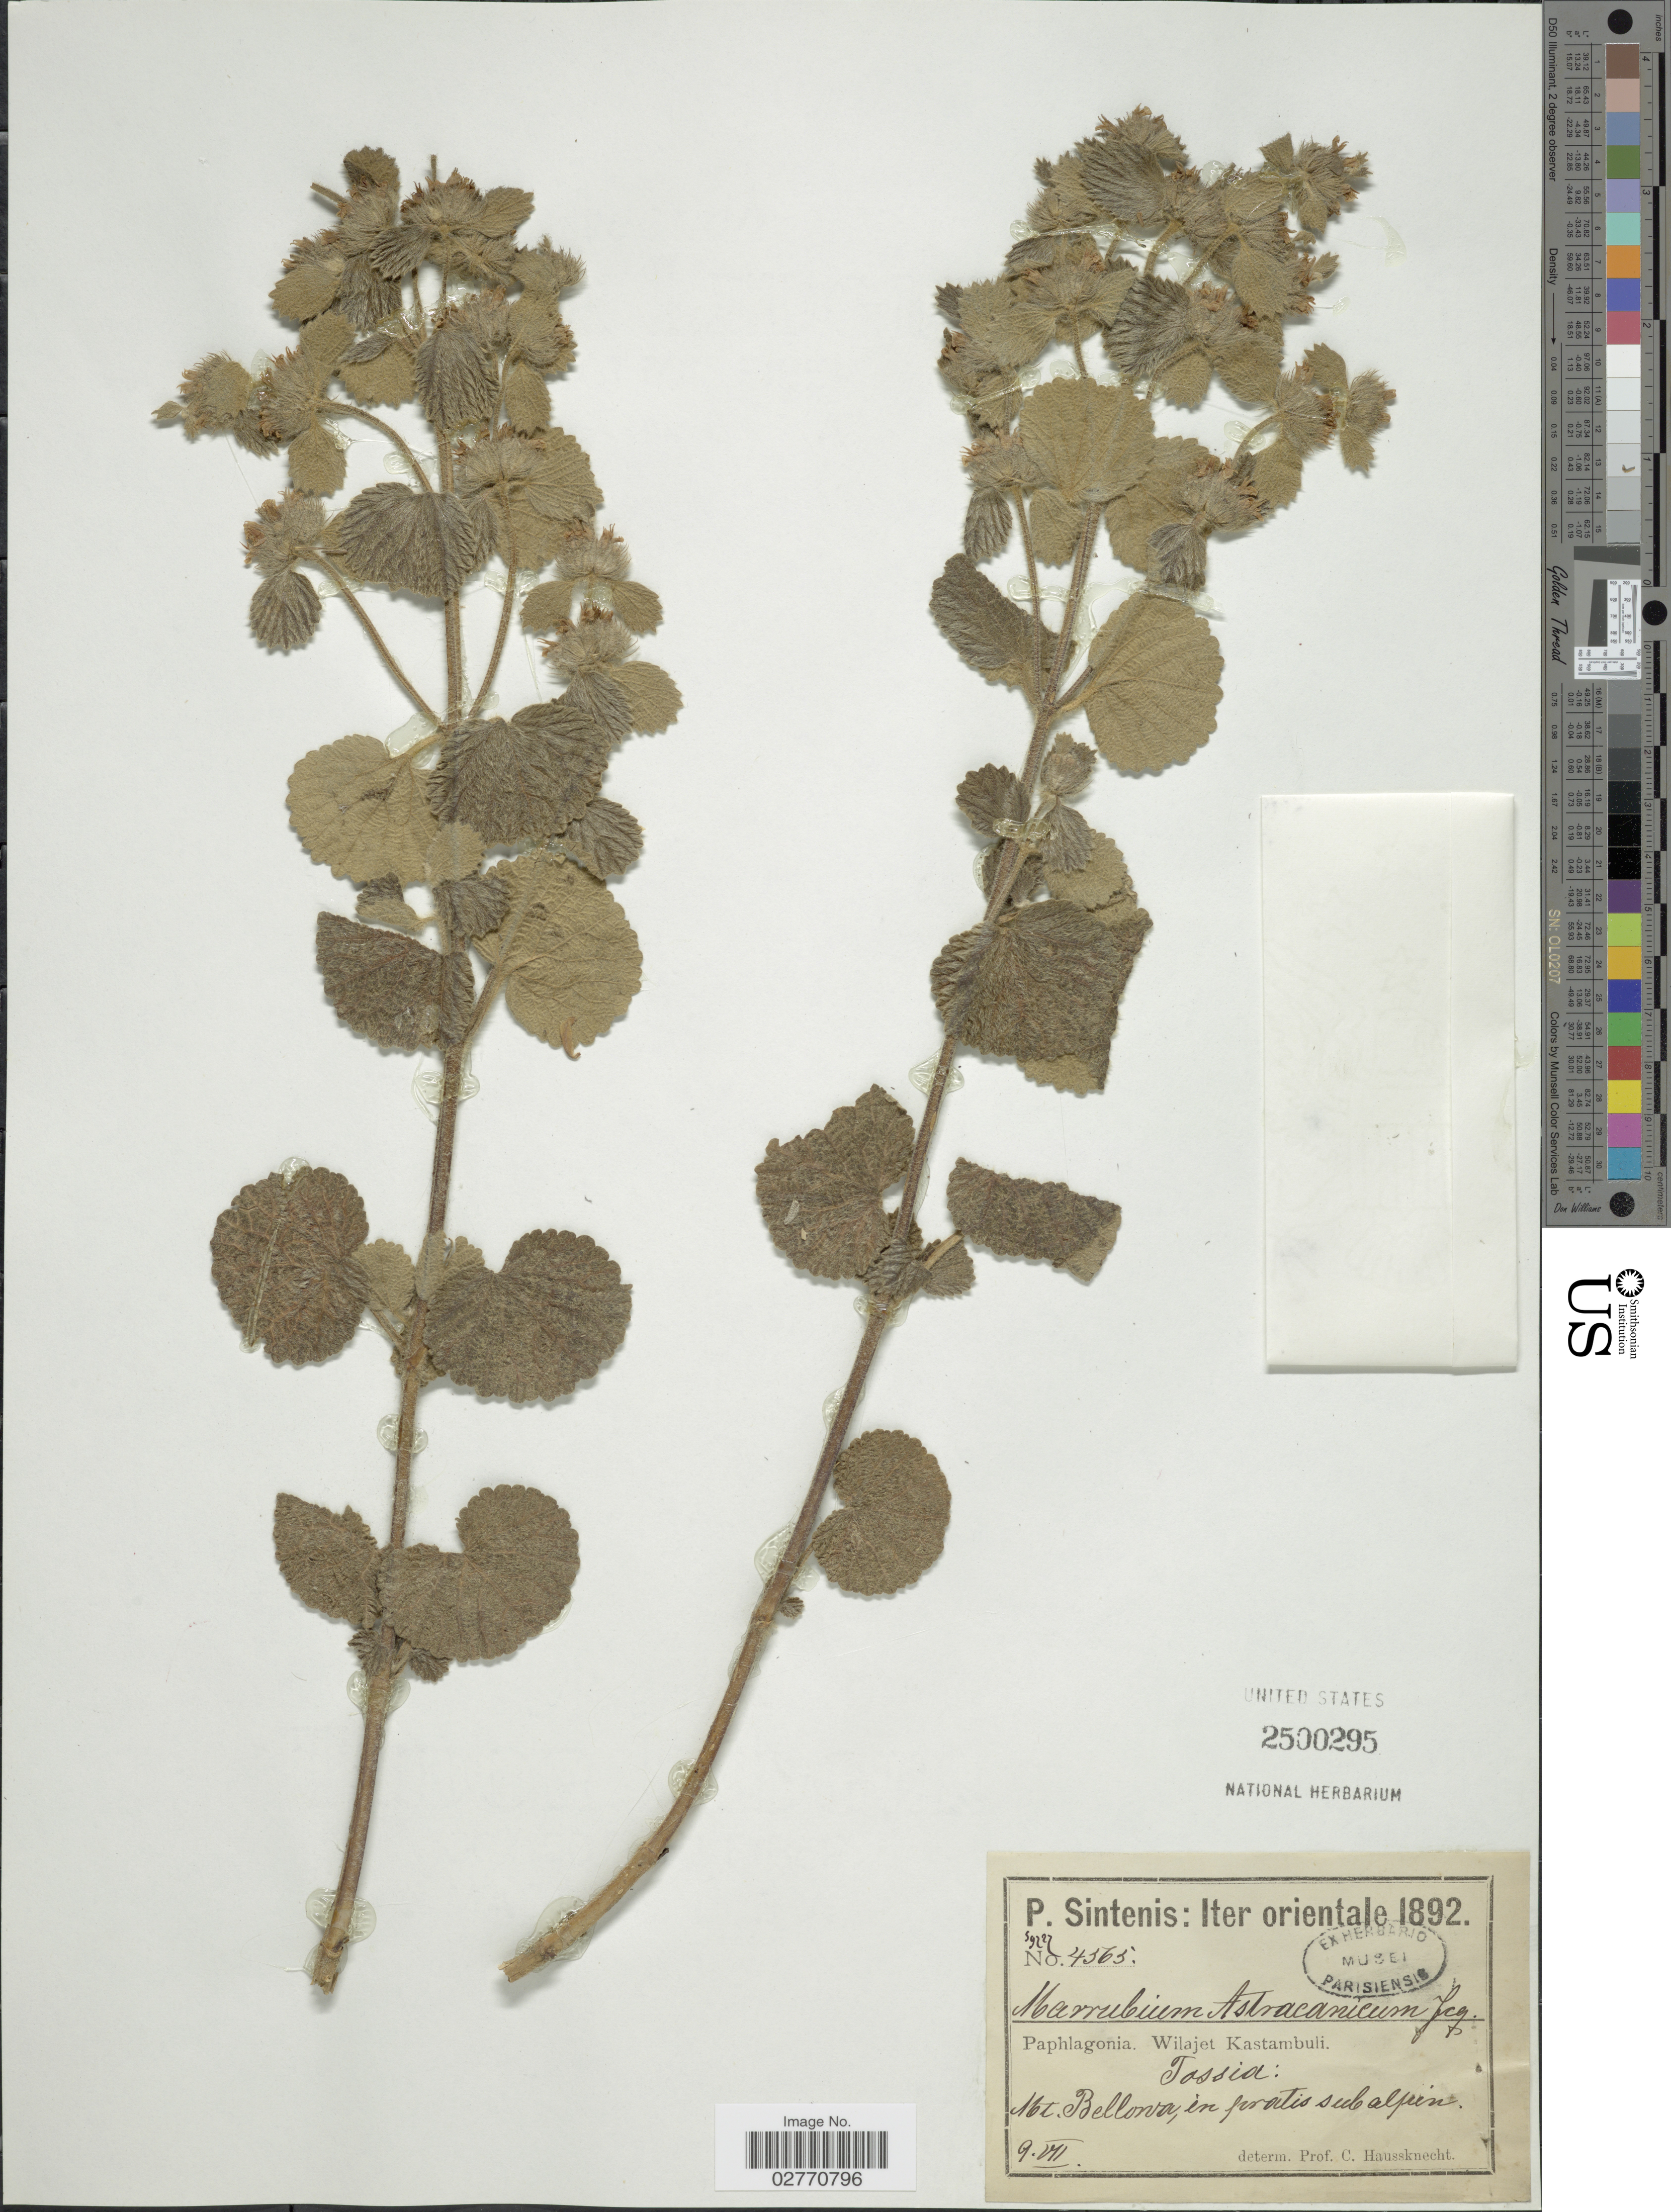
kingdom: Plantae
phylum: Tracheophyta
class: Magnoliopsida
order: Lamiales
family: Lamiaceae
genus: Marrubium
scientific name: Marrubium astracanicum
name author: Jacq.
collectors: P. Sintenis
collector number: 4565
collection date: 1892-07-09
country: Turkey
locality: Orientale. Paphlagonia. Wilajet Kastambuli. Tossia: Mt. Bellonza, in pratis sub alpine.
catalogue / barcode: US 2500295